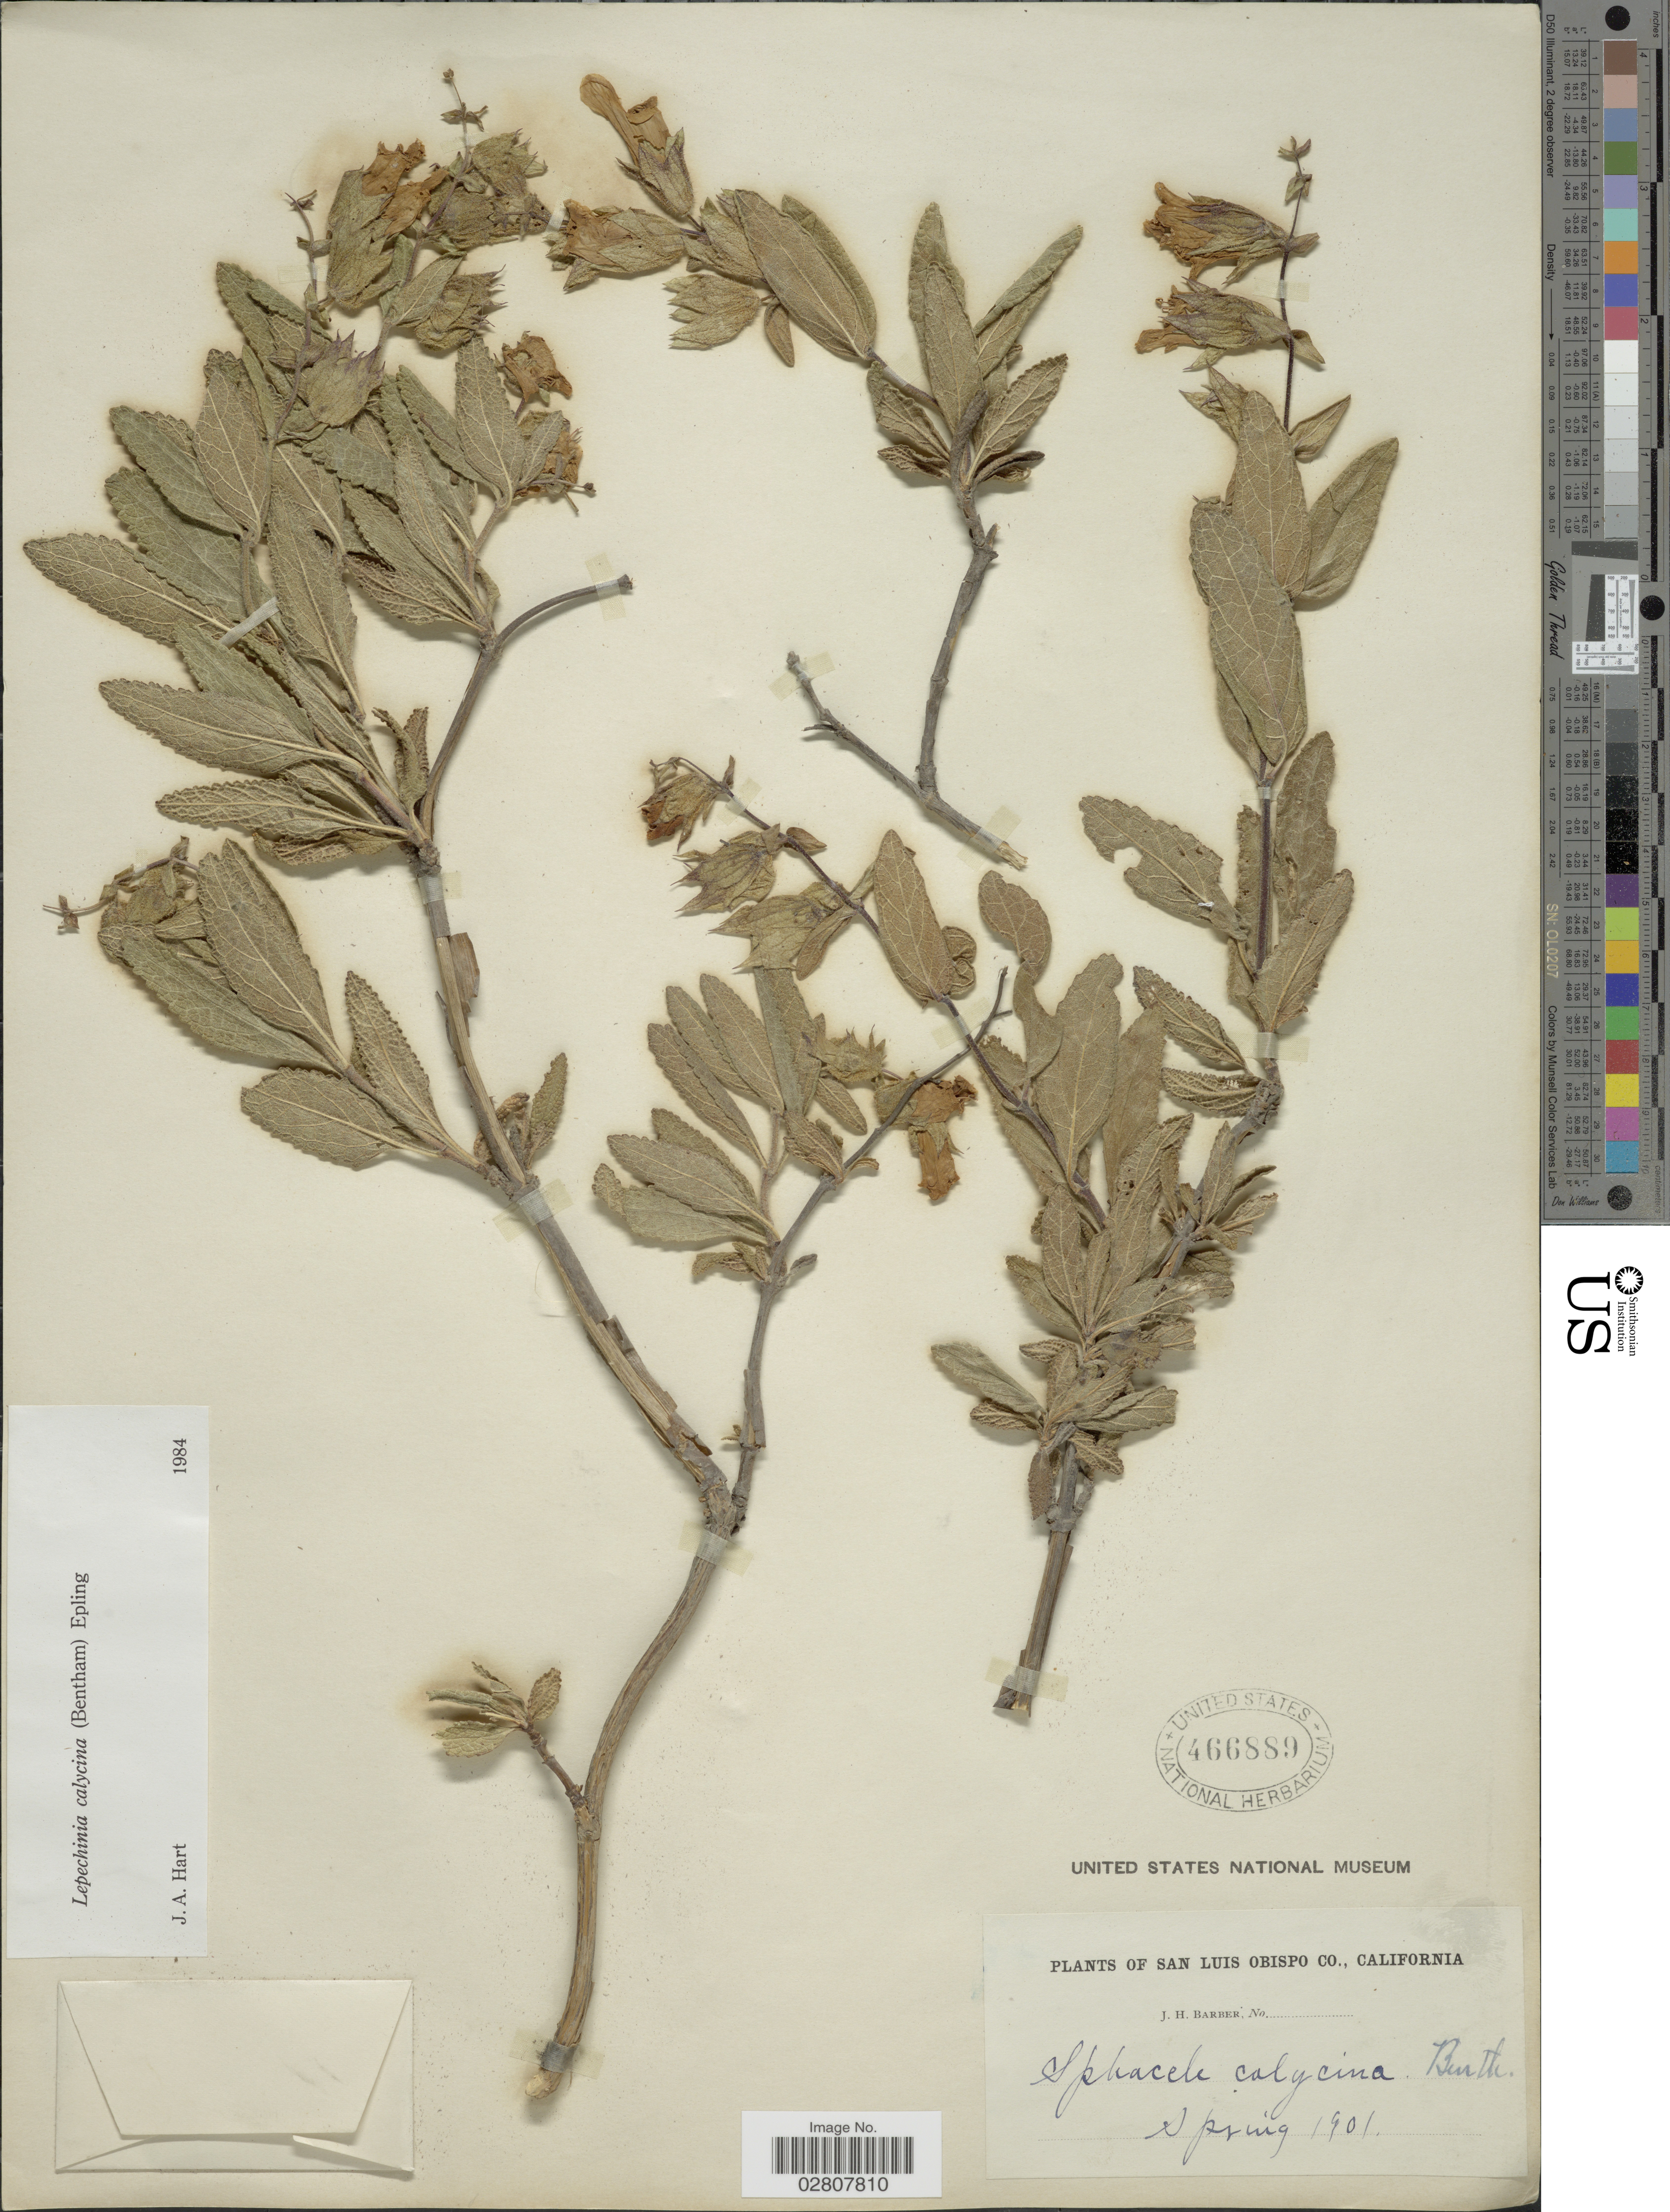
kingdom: Plantae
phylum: Tracheophyta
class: Magnoliopsida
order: Lamiales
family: Lamiaceae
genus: Lepechinia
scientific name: Lepechinia calycina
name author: (Benth.) Epling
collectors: J. Barber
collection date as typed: Spring 1901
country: United States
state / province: California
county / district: San Luis Obispo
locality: San Luis Obispo Co.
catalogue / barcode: US 466889